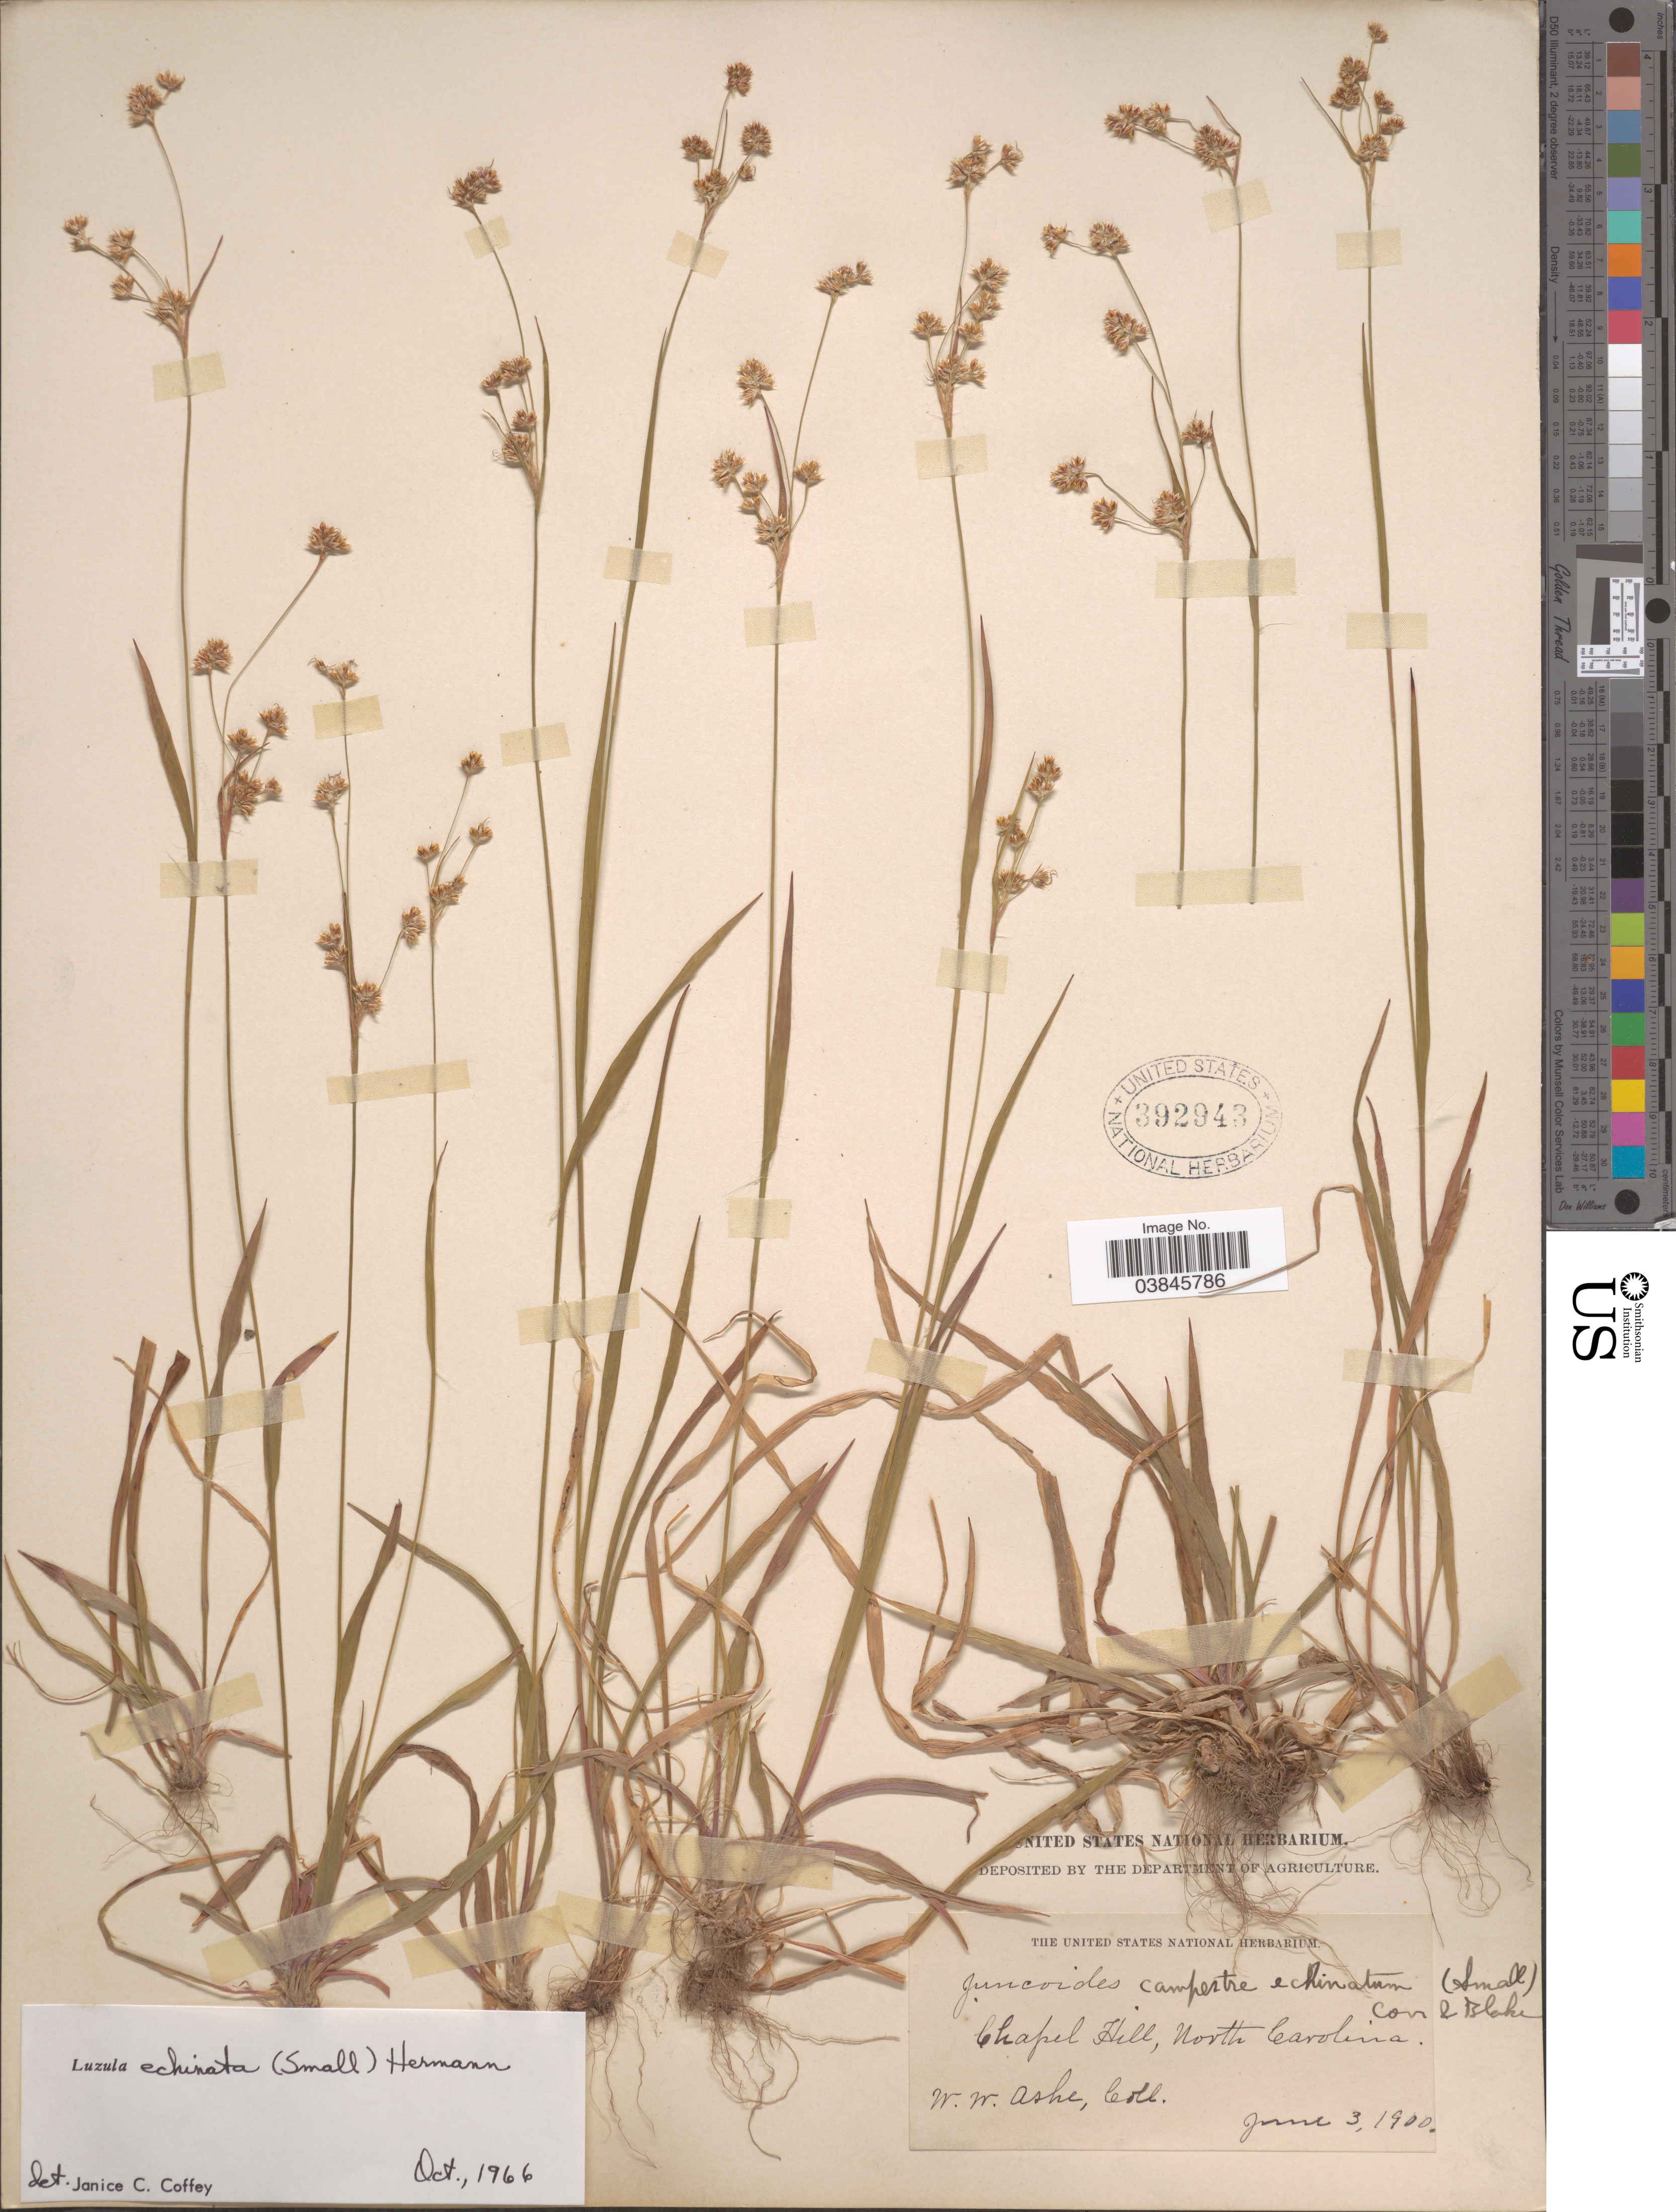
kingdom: Plantae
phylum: Tracheophyta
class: Liliopsida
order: Poales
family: Juncaceae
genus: Luzula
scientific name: Luzula echinata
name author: (Small) F.J. Herm.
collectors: W. W. Ashe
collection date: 1900-06-03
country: United States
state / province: North Carolina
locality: Chapel Hill.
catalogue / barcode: US 392943